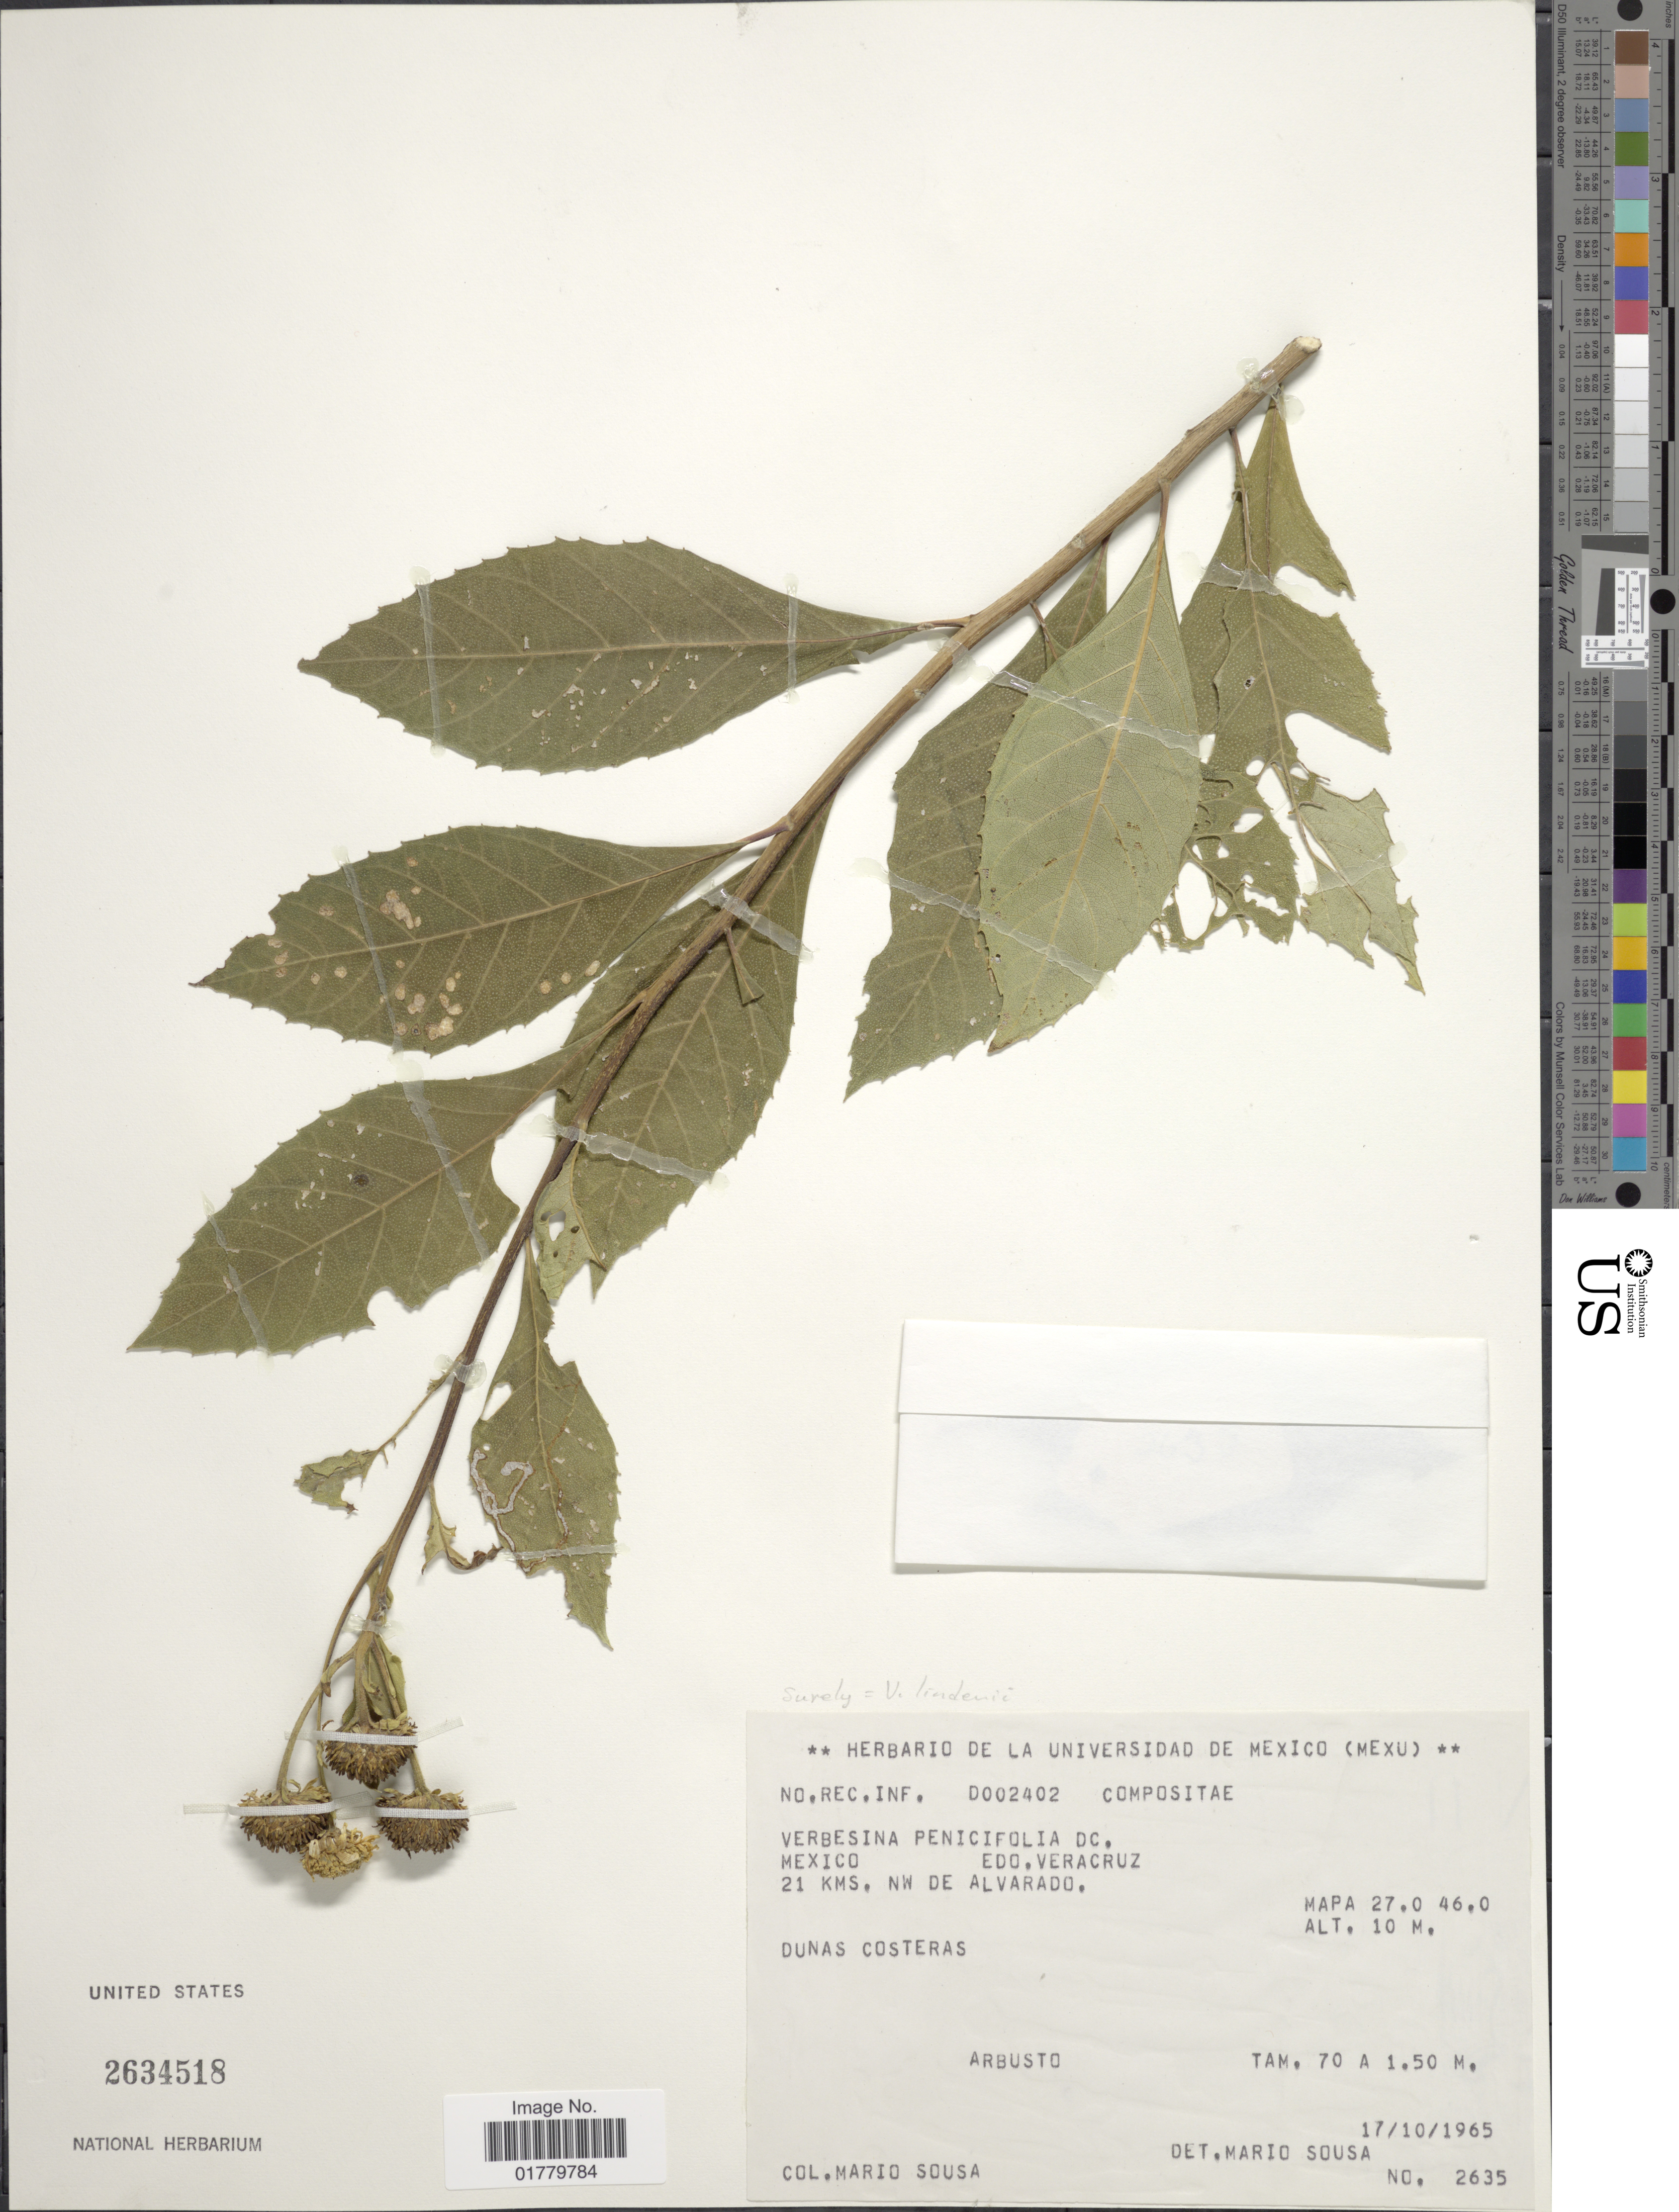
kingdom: Plantae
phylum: Tracheophyta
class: Magnoliopsida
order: Asterales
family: Asteraceae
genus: Verbesina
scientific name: Verbesina lindenii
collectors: M. Sousa S.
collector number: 2635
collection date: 1965-10-17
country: Mexico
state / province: Veracruz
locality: Mexico. Edo. Veracruz. 21 kms. NW de Alvarado, mapa 27.0 46.0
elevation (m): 10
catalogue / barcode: US 2634518